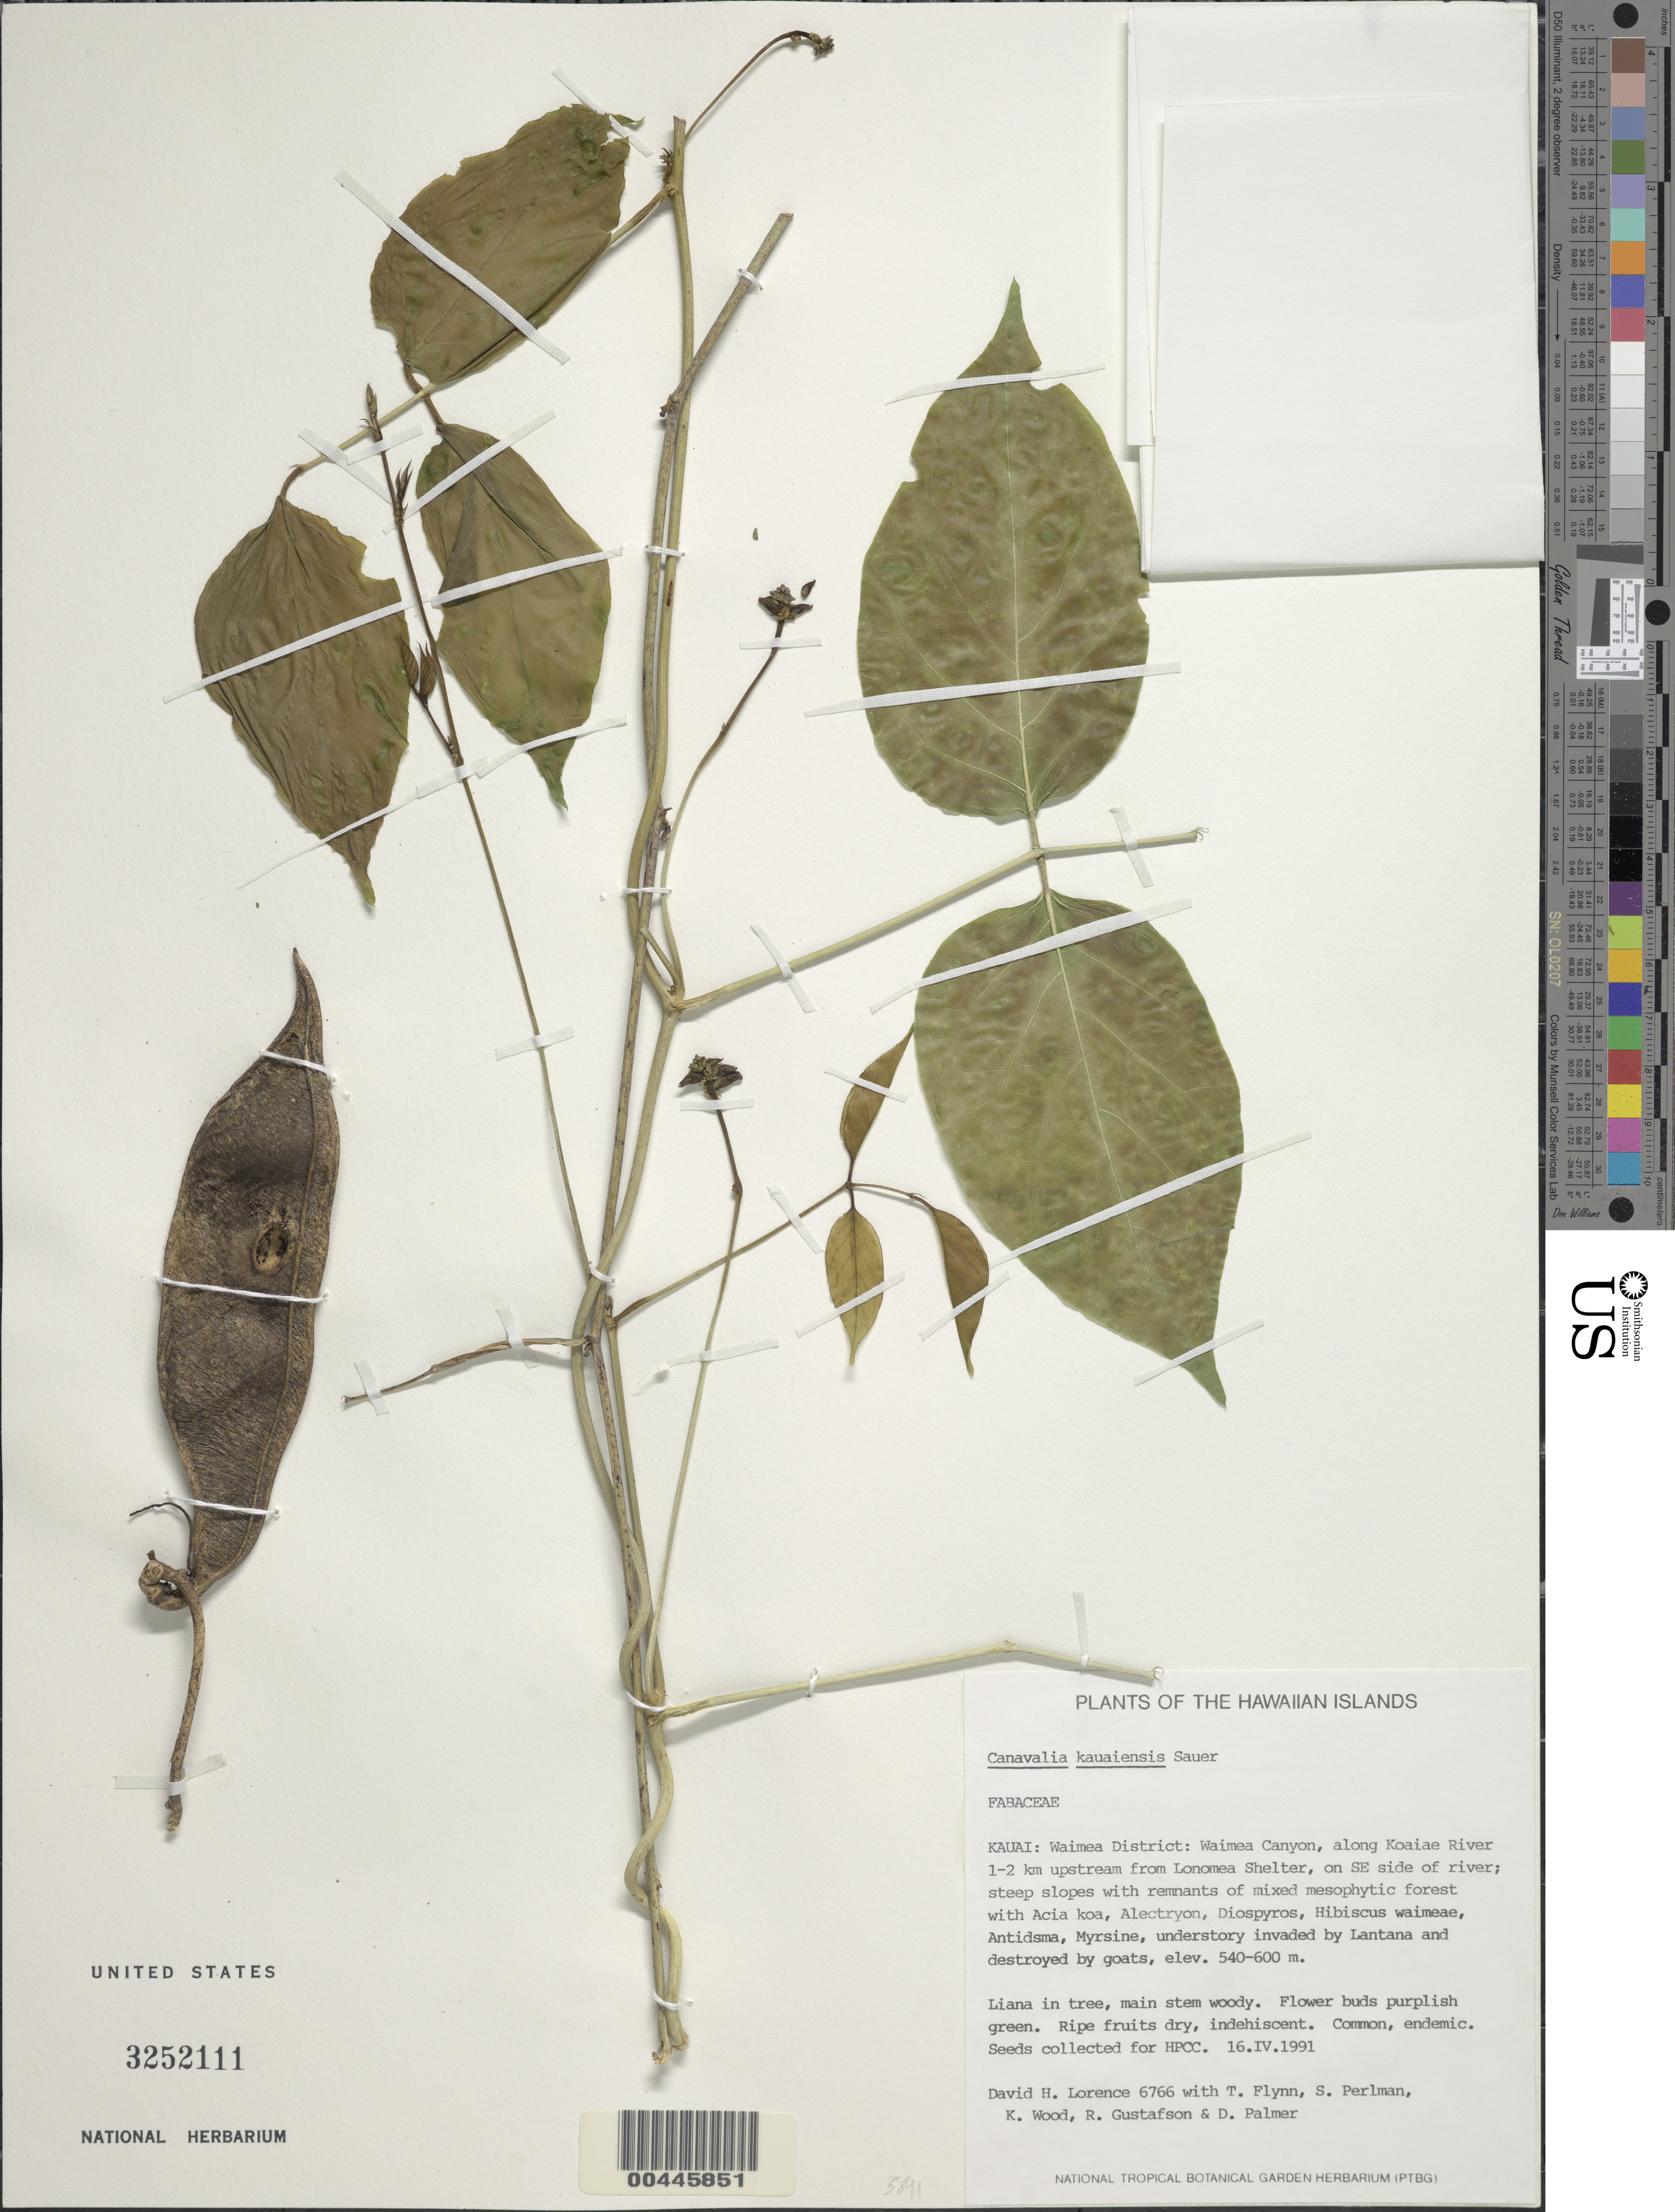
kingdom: Plantae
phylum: Tracheophyta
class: Magnoliopsida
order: Fabales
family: Fabaceae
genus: Canavalia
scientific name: Canavalia kauaiensis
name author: J.D. Sauer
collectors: D. Lorence, T. W. Flynn, S. P. Perlman & K. Wood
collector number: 6766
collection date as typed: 16 Apr 1991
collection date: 1991-04-16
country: United States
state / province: Hawaii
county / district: Kauai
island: Kaua'i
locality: Waimea Dist., Waimea Canyon, along Koaiae River, 1-2 km upstream from Lonomea Shelter, on SE side of river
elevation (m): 540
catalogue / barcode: US 3252111